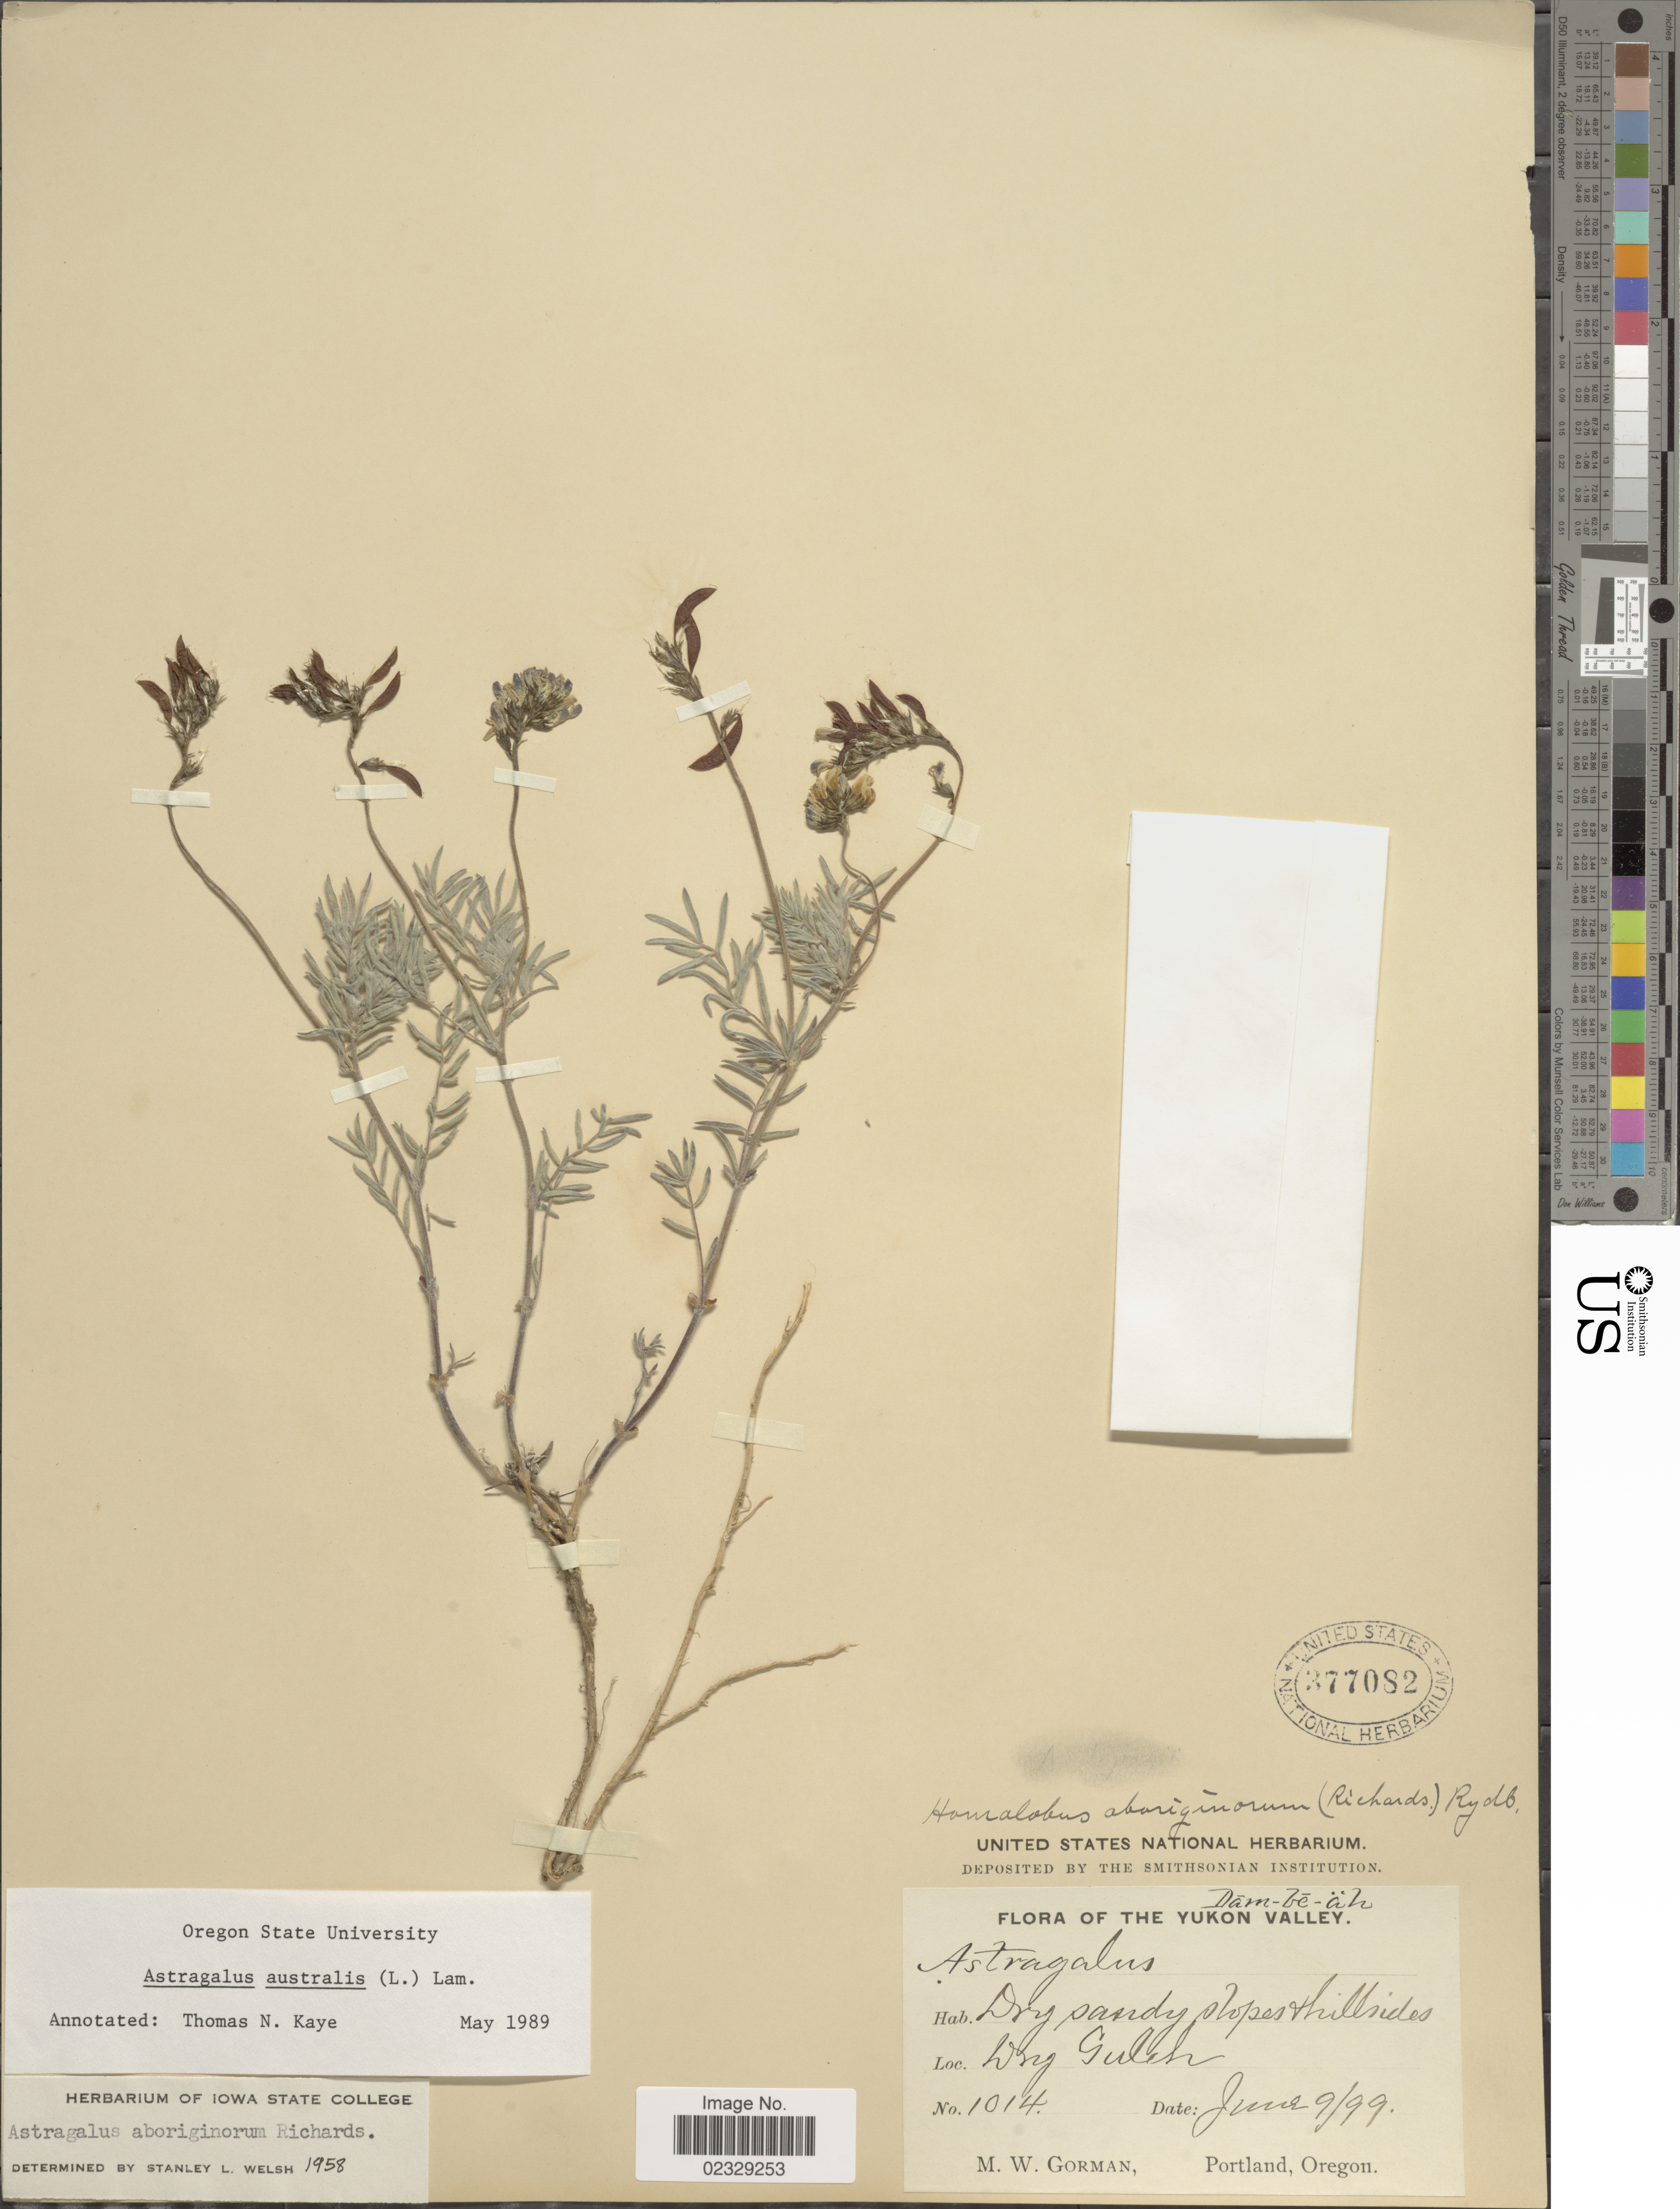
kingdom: Plantae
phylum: Tracheophyta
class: Magnoliopsida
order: Fabales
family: Fabaceae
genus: Astragalus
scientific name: Astragalus australis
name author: (L.) Lam.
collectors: M. W. Gorman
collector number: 1014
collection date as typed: Transcribed d/m/y: 9/6/99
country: Canada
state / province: Yukon Territory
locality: The Yukon Valley, Dry sandy slopes hillsides, Dry Gulch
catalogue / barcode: US 377082